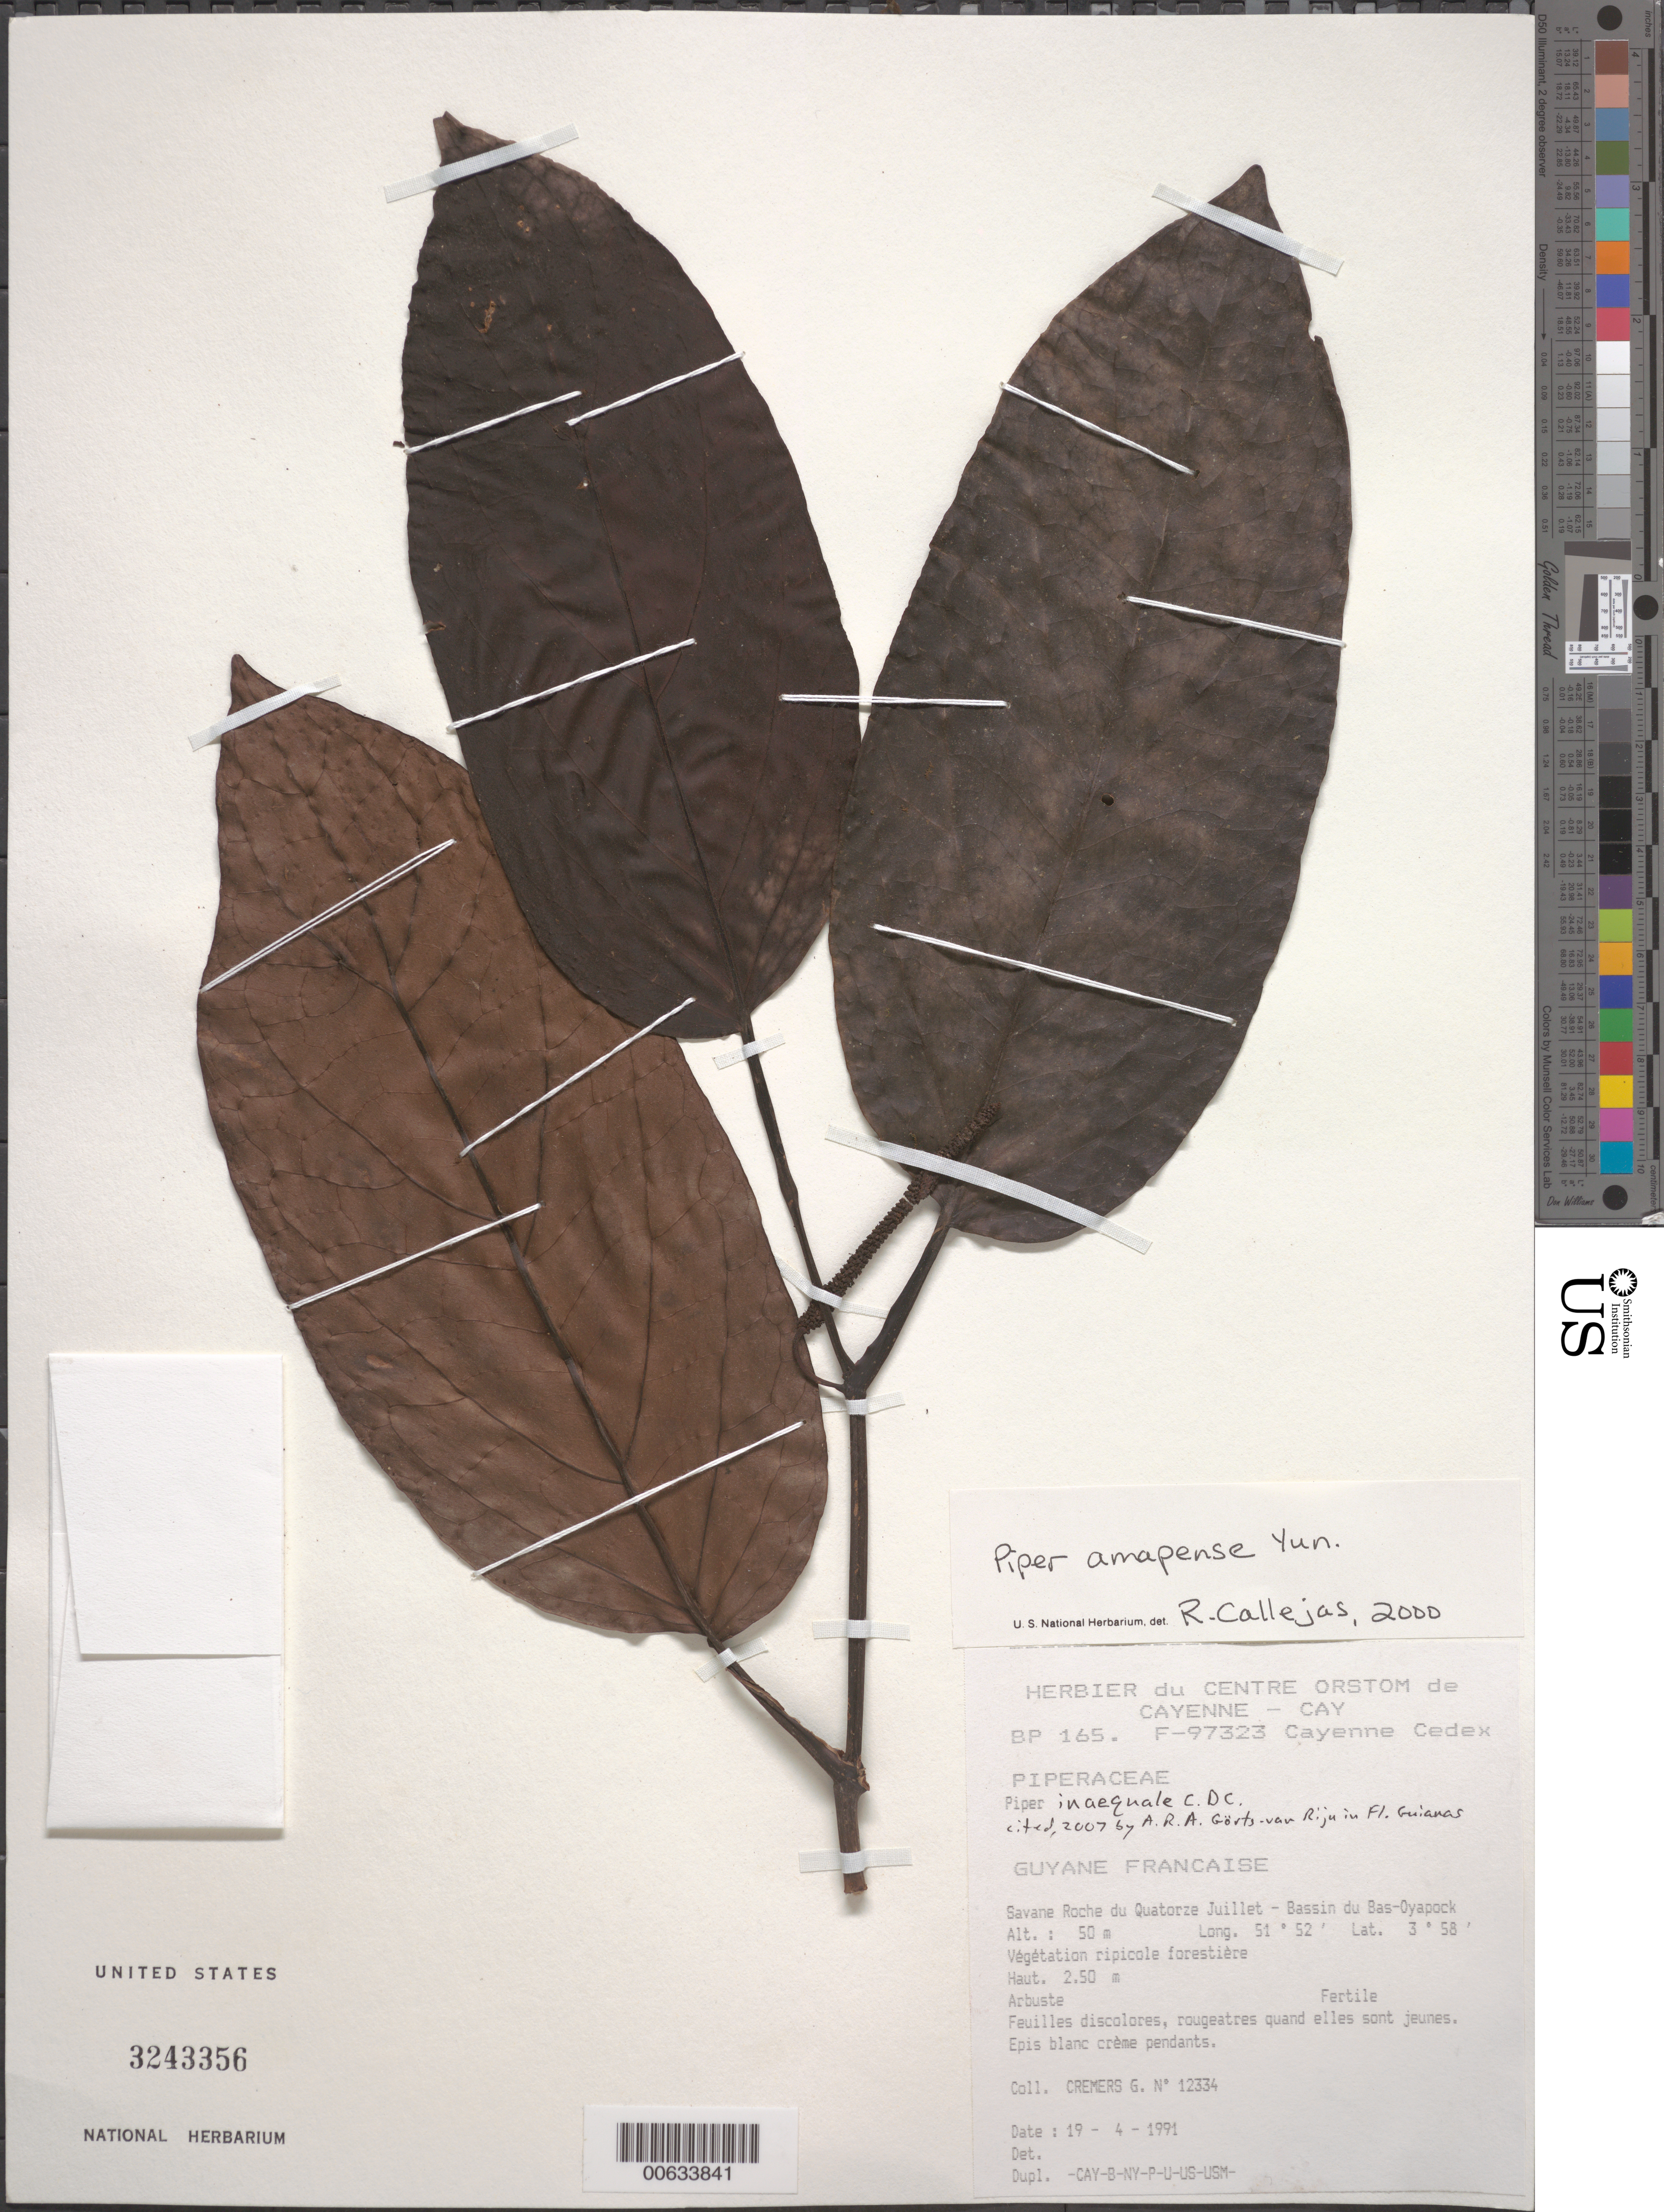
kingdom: Plantae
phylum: Tracheophyta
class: Magnoliopsida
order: Piperales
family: Piperaceae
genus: Piper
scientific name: Piper amapense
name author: Yunck.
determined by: Callejas, Ricardo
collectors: G. Cremers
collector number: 12334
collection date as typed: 19-Apr-91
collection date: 1991-04-19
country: French Guiana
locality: Savane Roche du Quatorze Juillet, Bassin du Bas-Oyapock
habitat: Végétation ripicole forestière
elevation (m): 50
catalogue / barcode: US 3243356